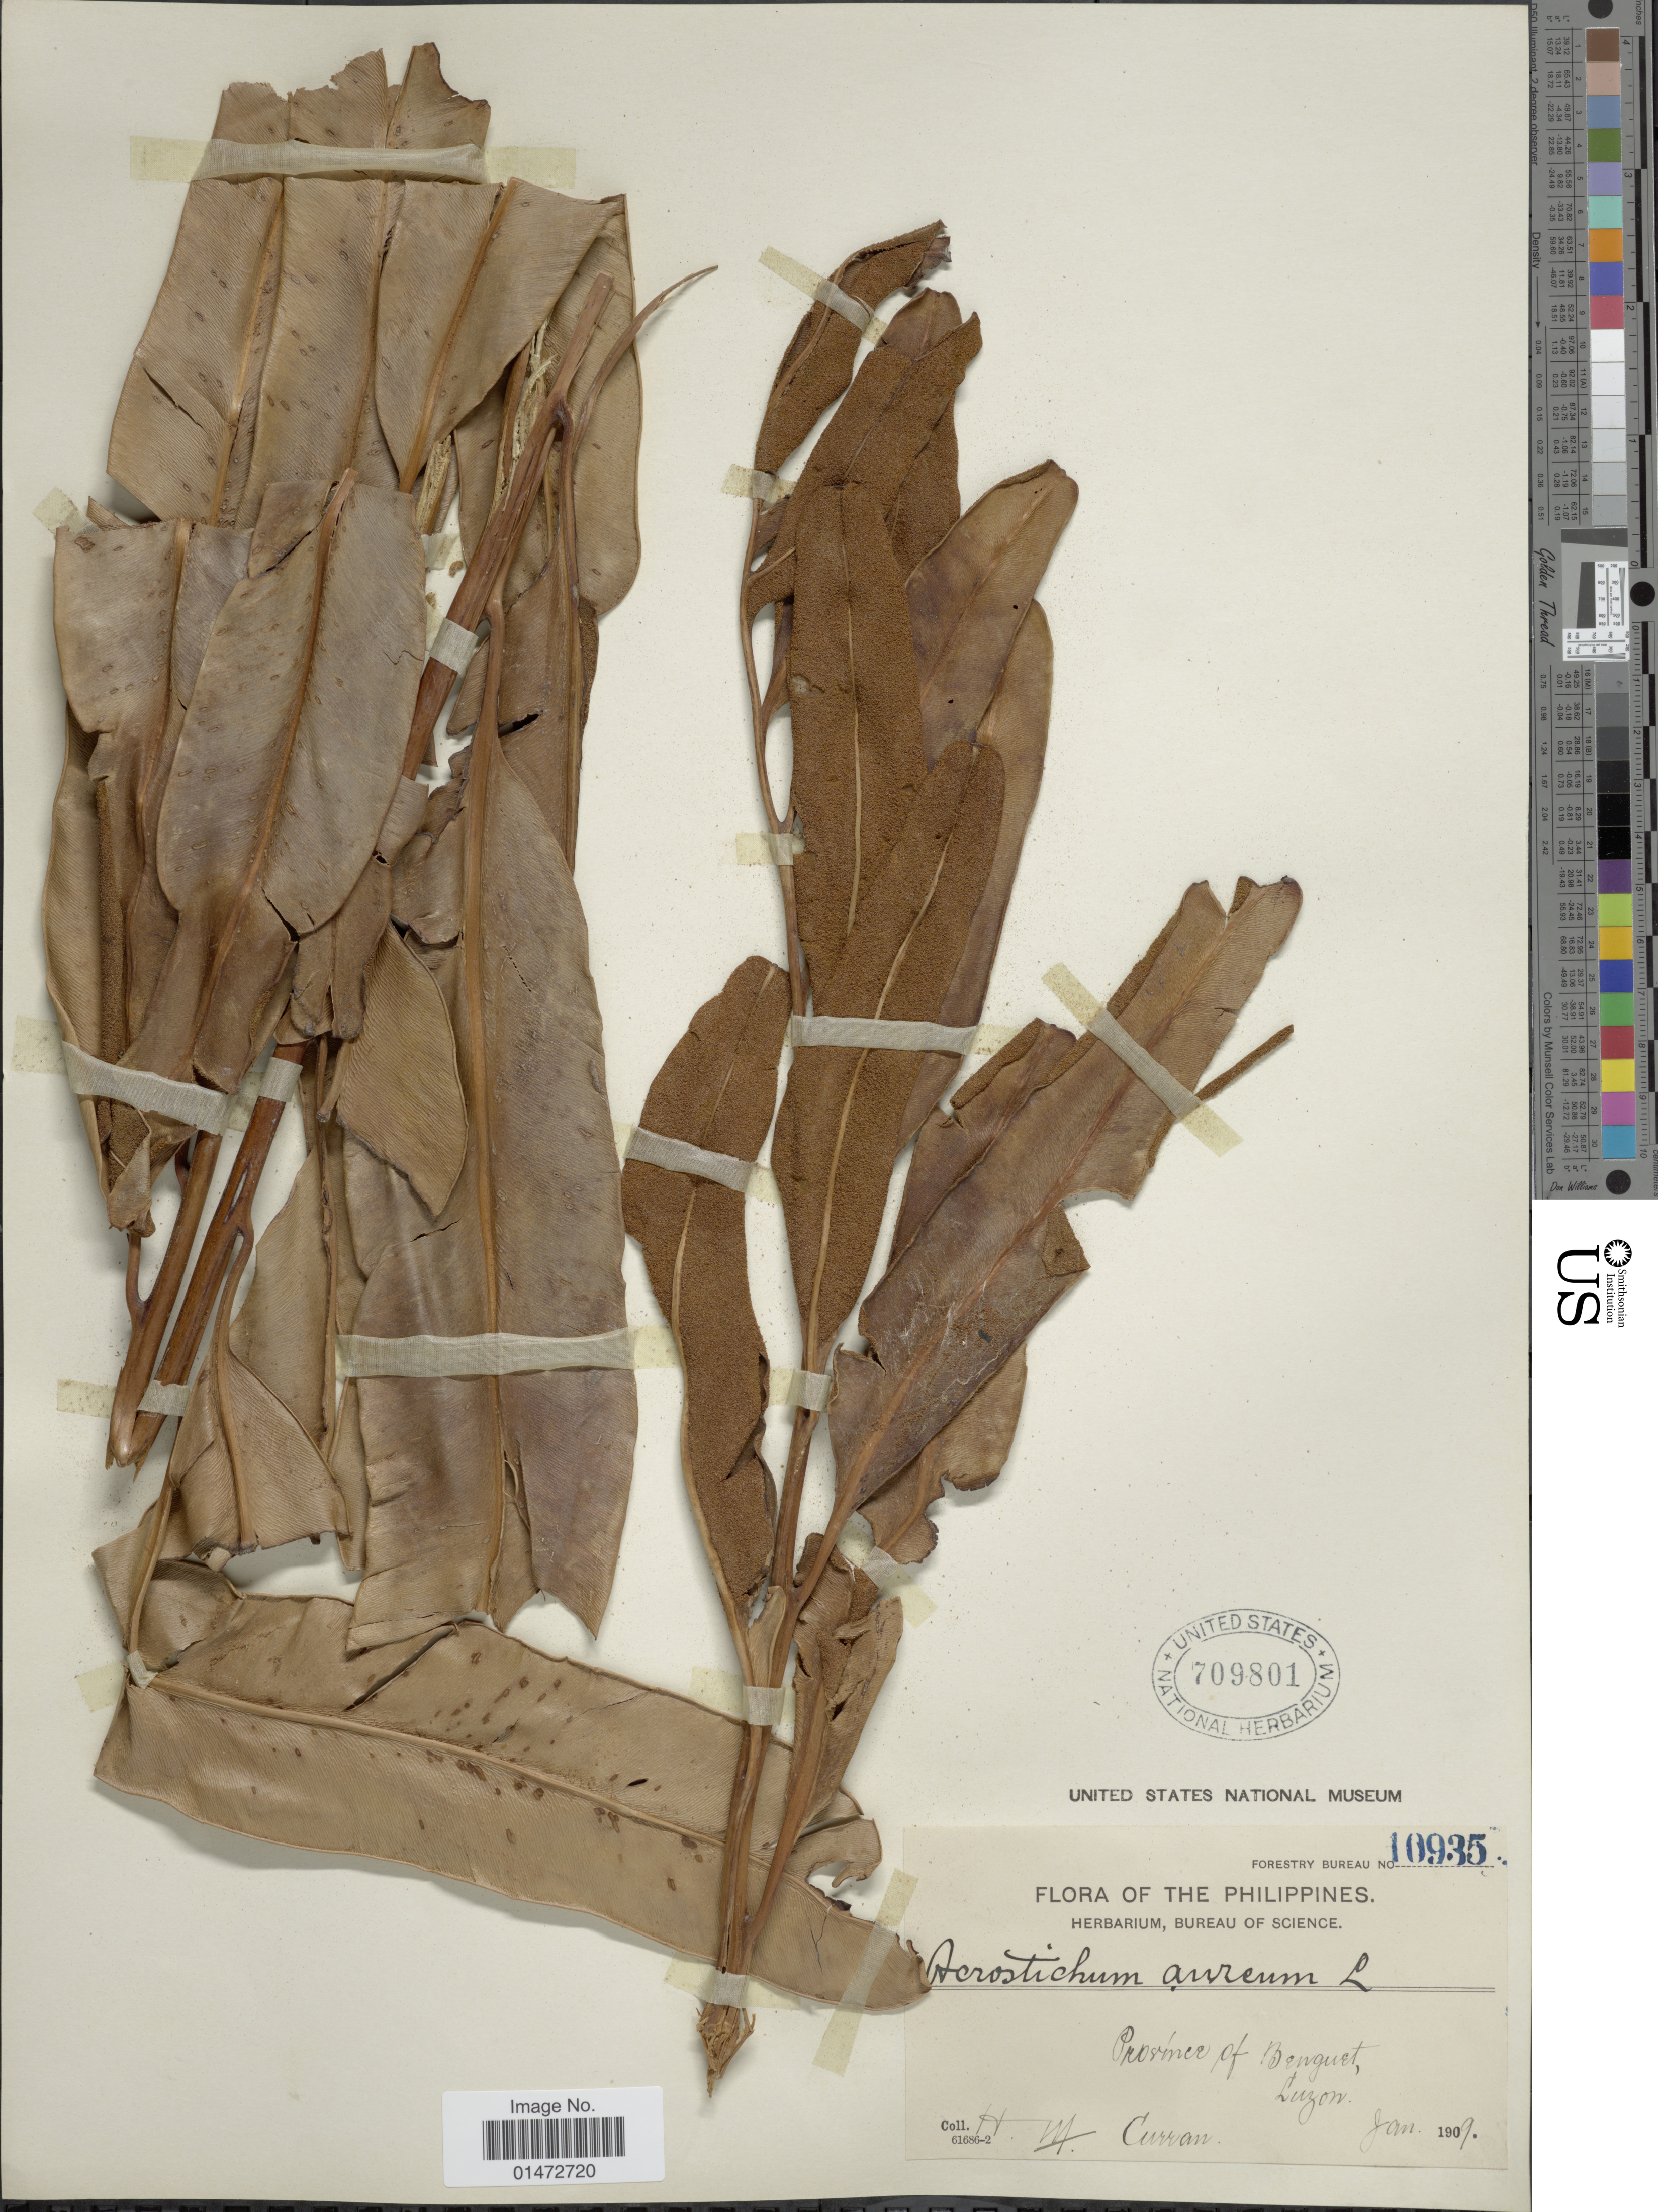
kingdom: Plantae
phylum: Tracheophyta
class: Polypodiopsida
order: Polypodiales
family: Pteridaceae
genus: Acrostichum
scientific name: Acrostichum aureum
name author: L.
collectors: H. M. Curran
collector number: Forestry Bureau 10935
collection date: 1909-01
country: Philippines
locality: Province of Benguet, Luzon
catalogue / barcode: US 709801